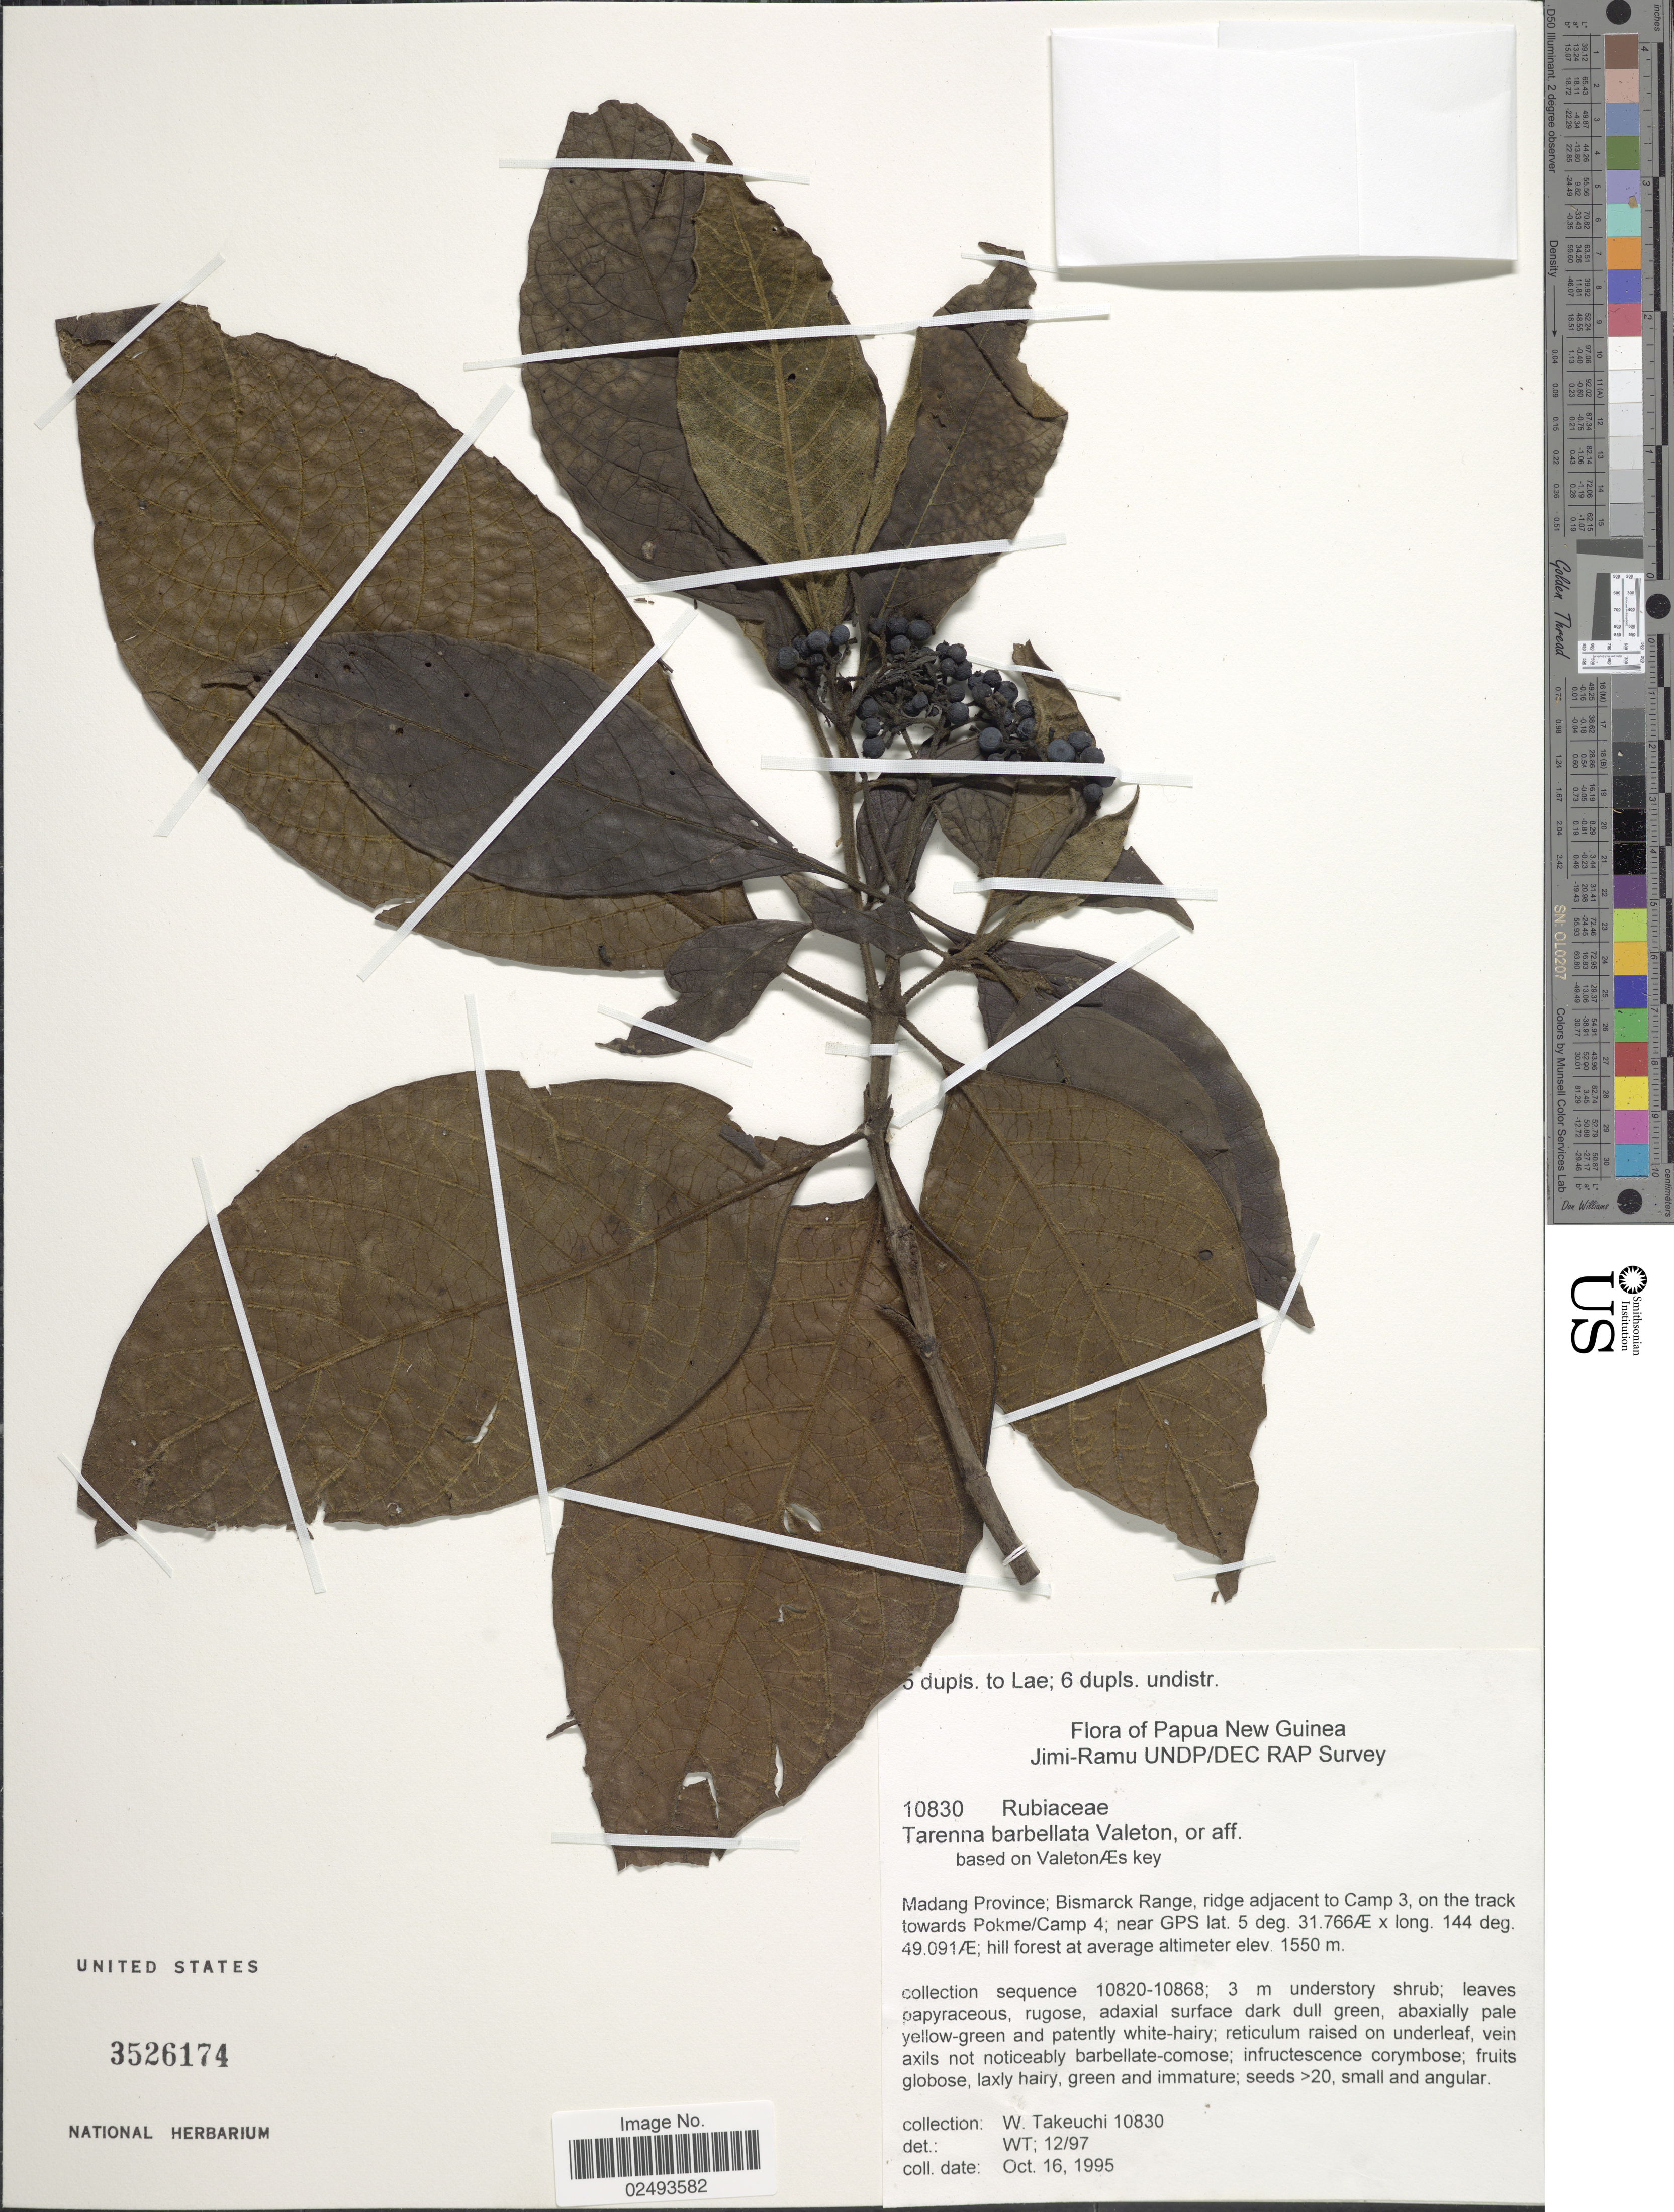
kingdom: Plantae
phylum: Tracheophyta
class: Magnoliopsida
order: Gentianales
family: Rubiaceae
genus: Tarenna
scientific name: Tarenna barbellata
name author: Valeton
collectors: W. Takeuchi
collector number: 10830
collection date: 1995-10-16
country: Papua New Guinea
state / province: Madang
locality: Jimi-Ramu UNDP/DEC RAP, Bismarck Range, ridge adjacent to Camp 3, on the track towards Pokme/Camp 4; hill forest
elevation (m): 1550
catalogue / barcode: US 3526174